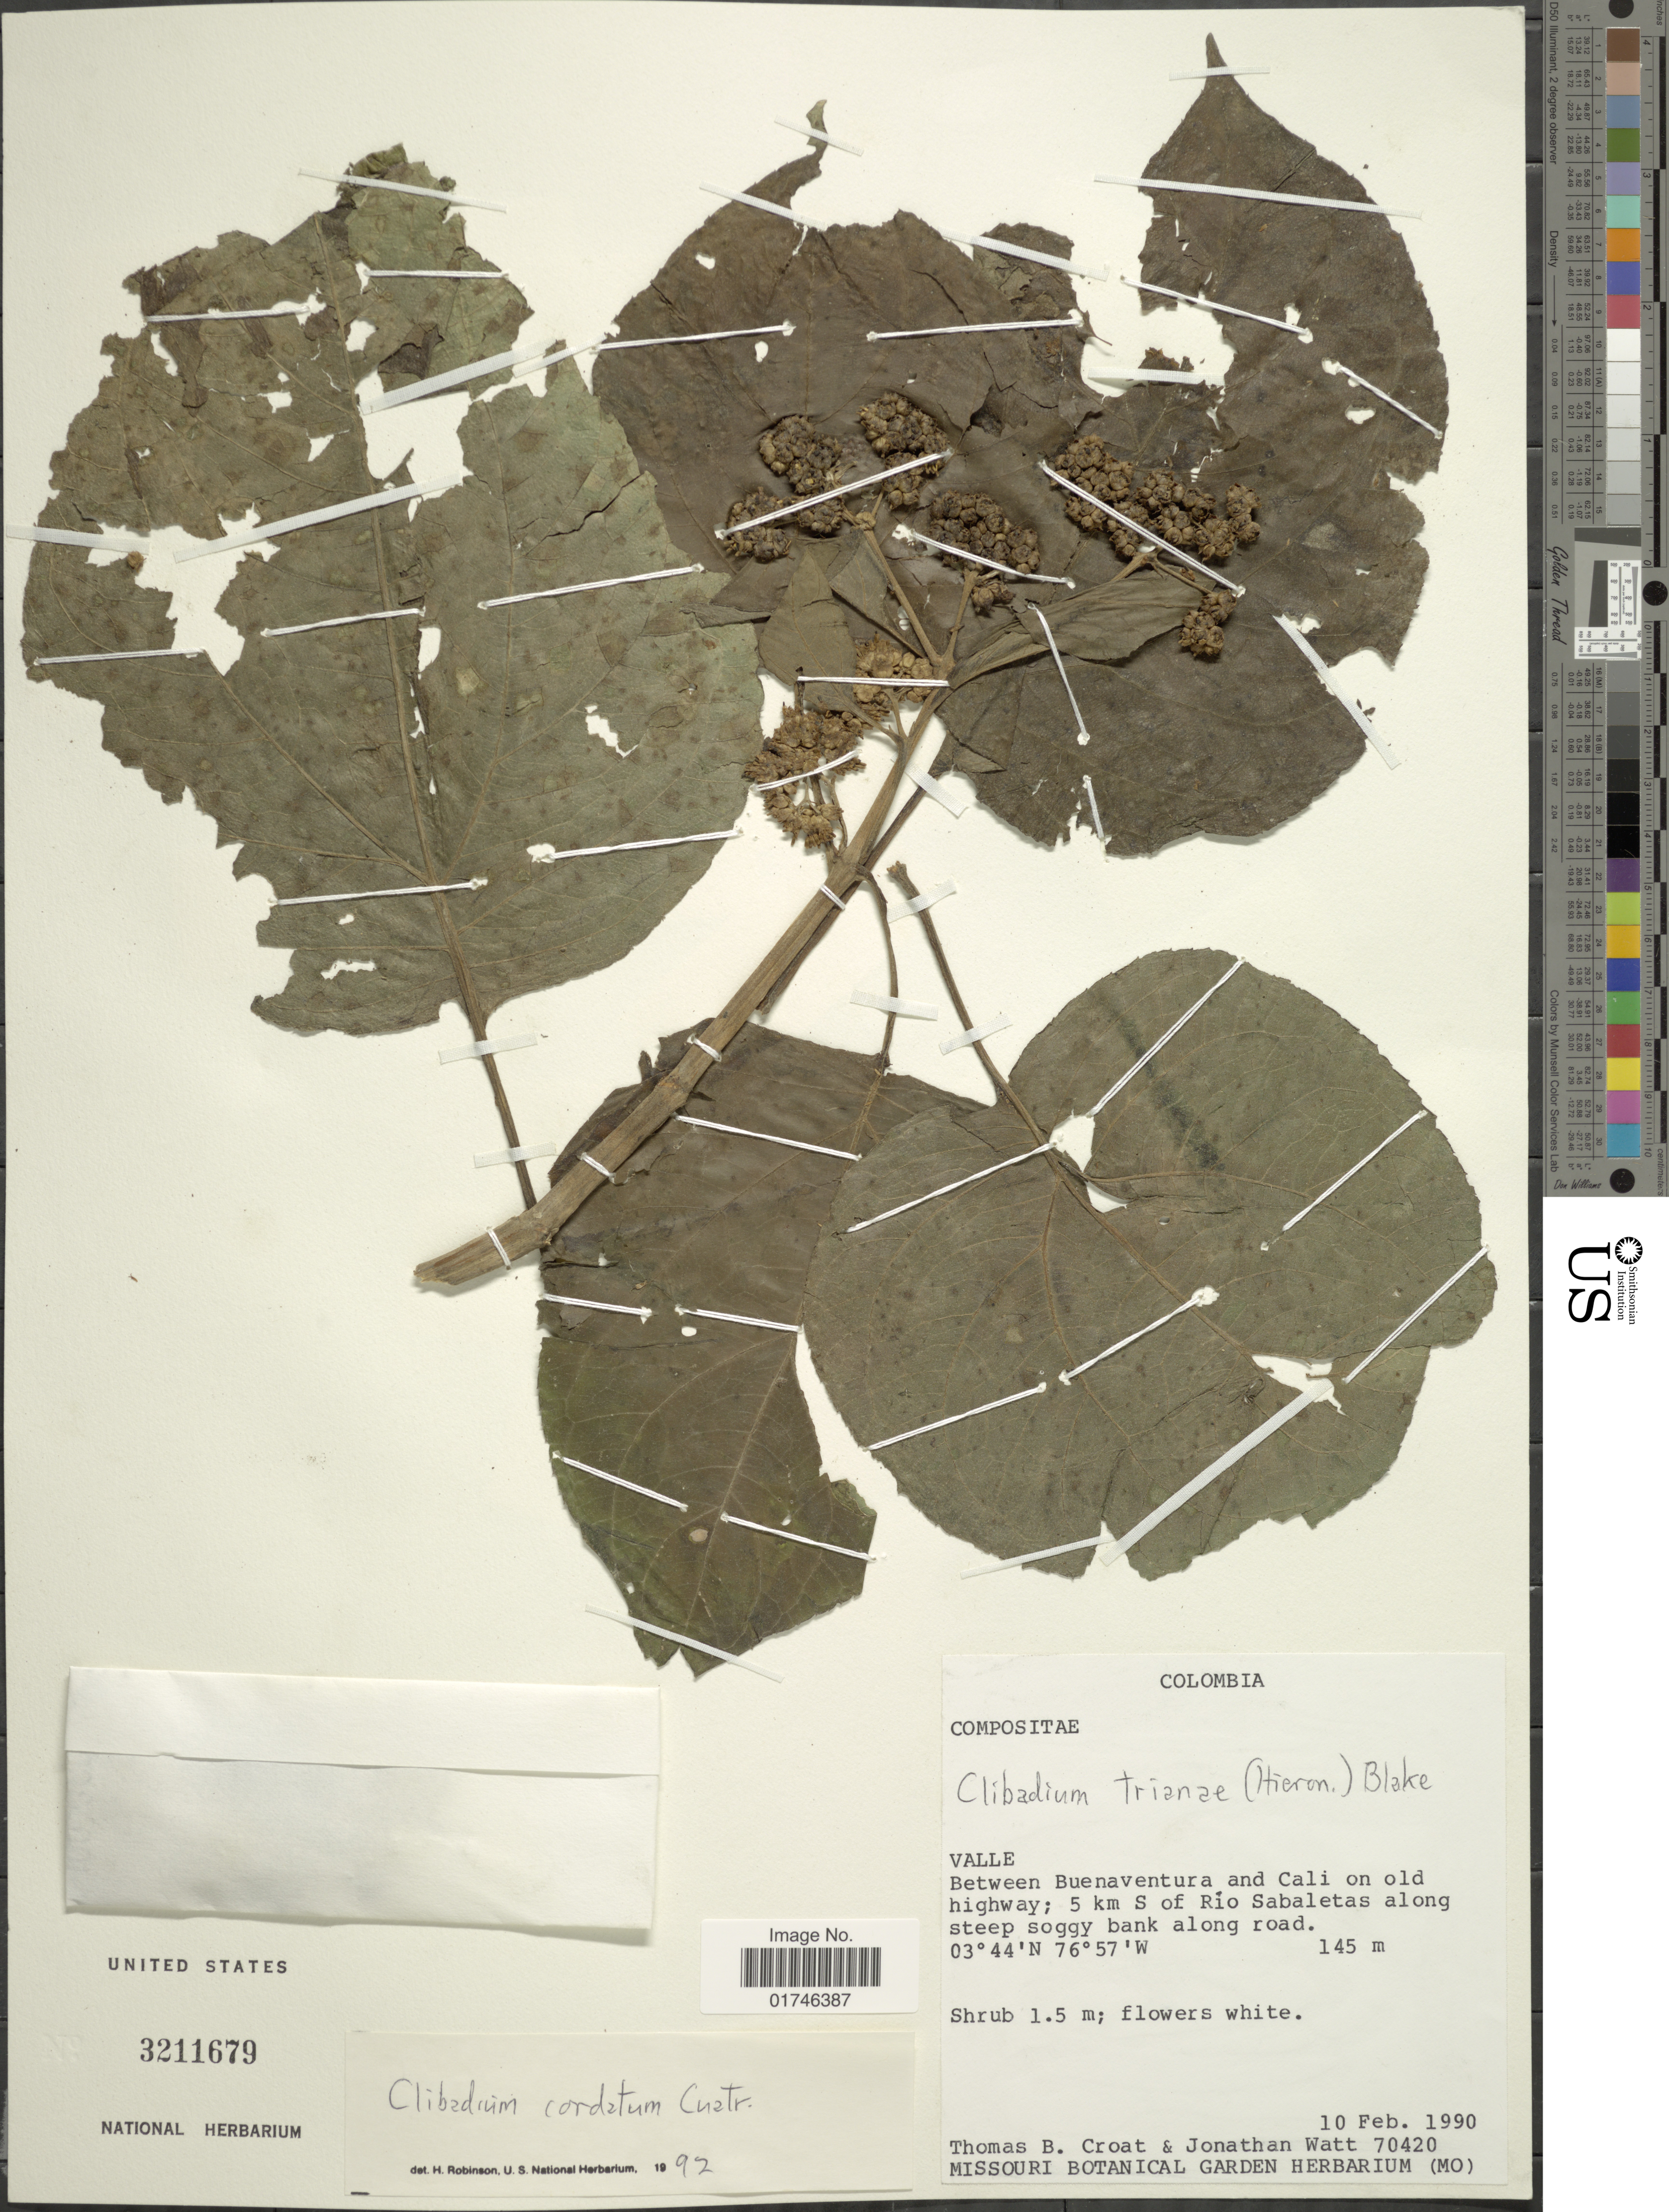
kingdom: Plantae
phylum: Tracheophyta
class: Magnoliopsida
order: Asterales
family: Asteraceae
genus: Clibadium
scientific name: Clibadium cordatum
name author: Cuatrec.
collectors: T. B. Croat & J. Watt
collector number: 70420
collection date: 1990-02-10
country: Colombia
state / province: Valle del Cauca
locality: Valle. Between Buenaventra and Cali on old highway; 5 km S of Rio Sabaletas along steep soggy bank along road.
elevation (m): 145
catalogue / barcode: US 3211679